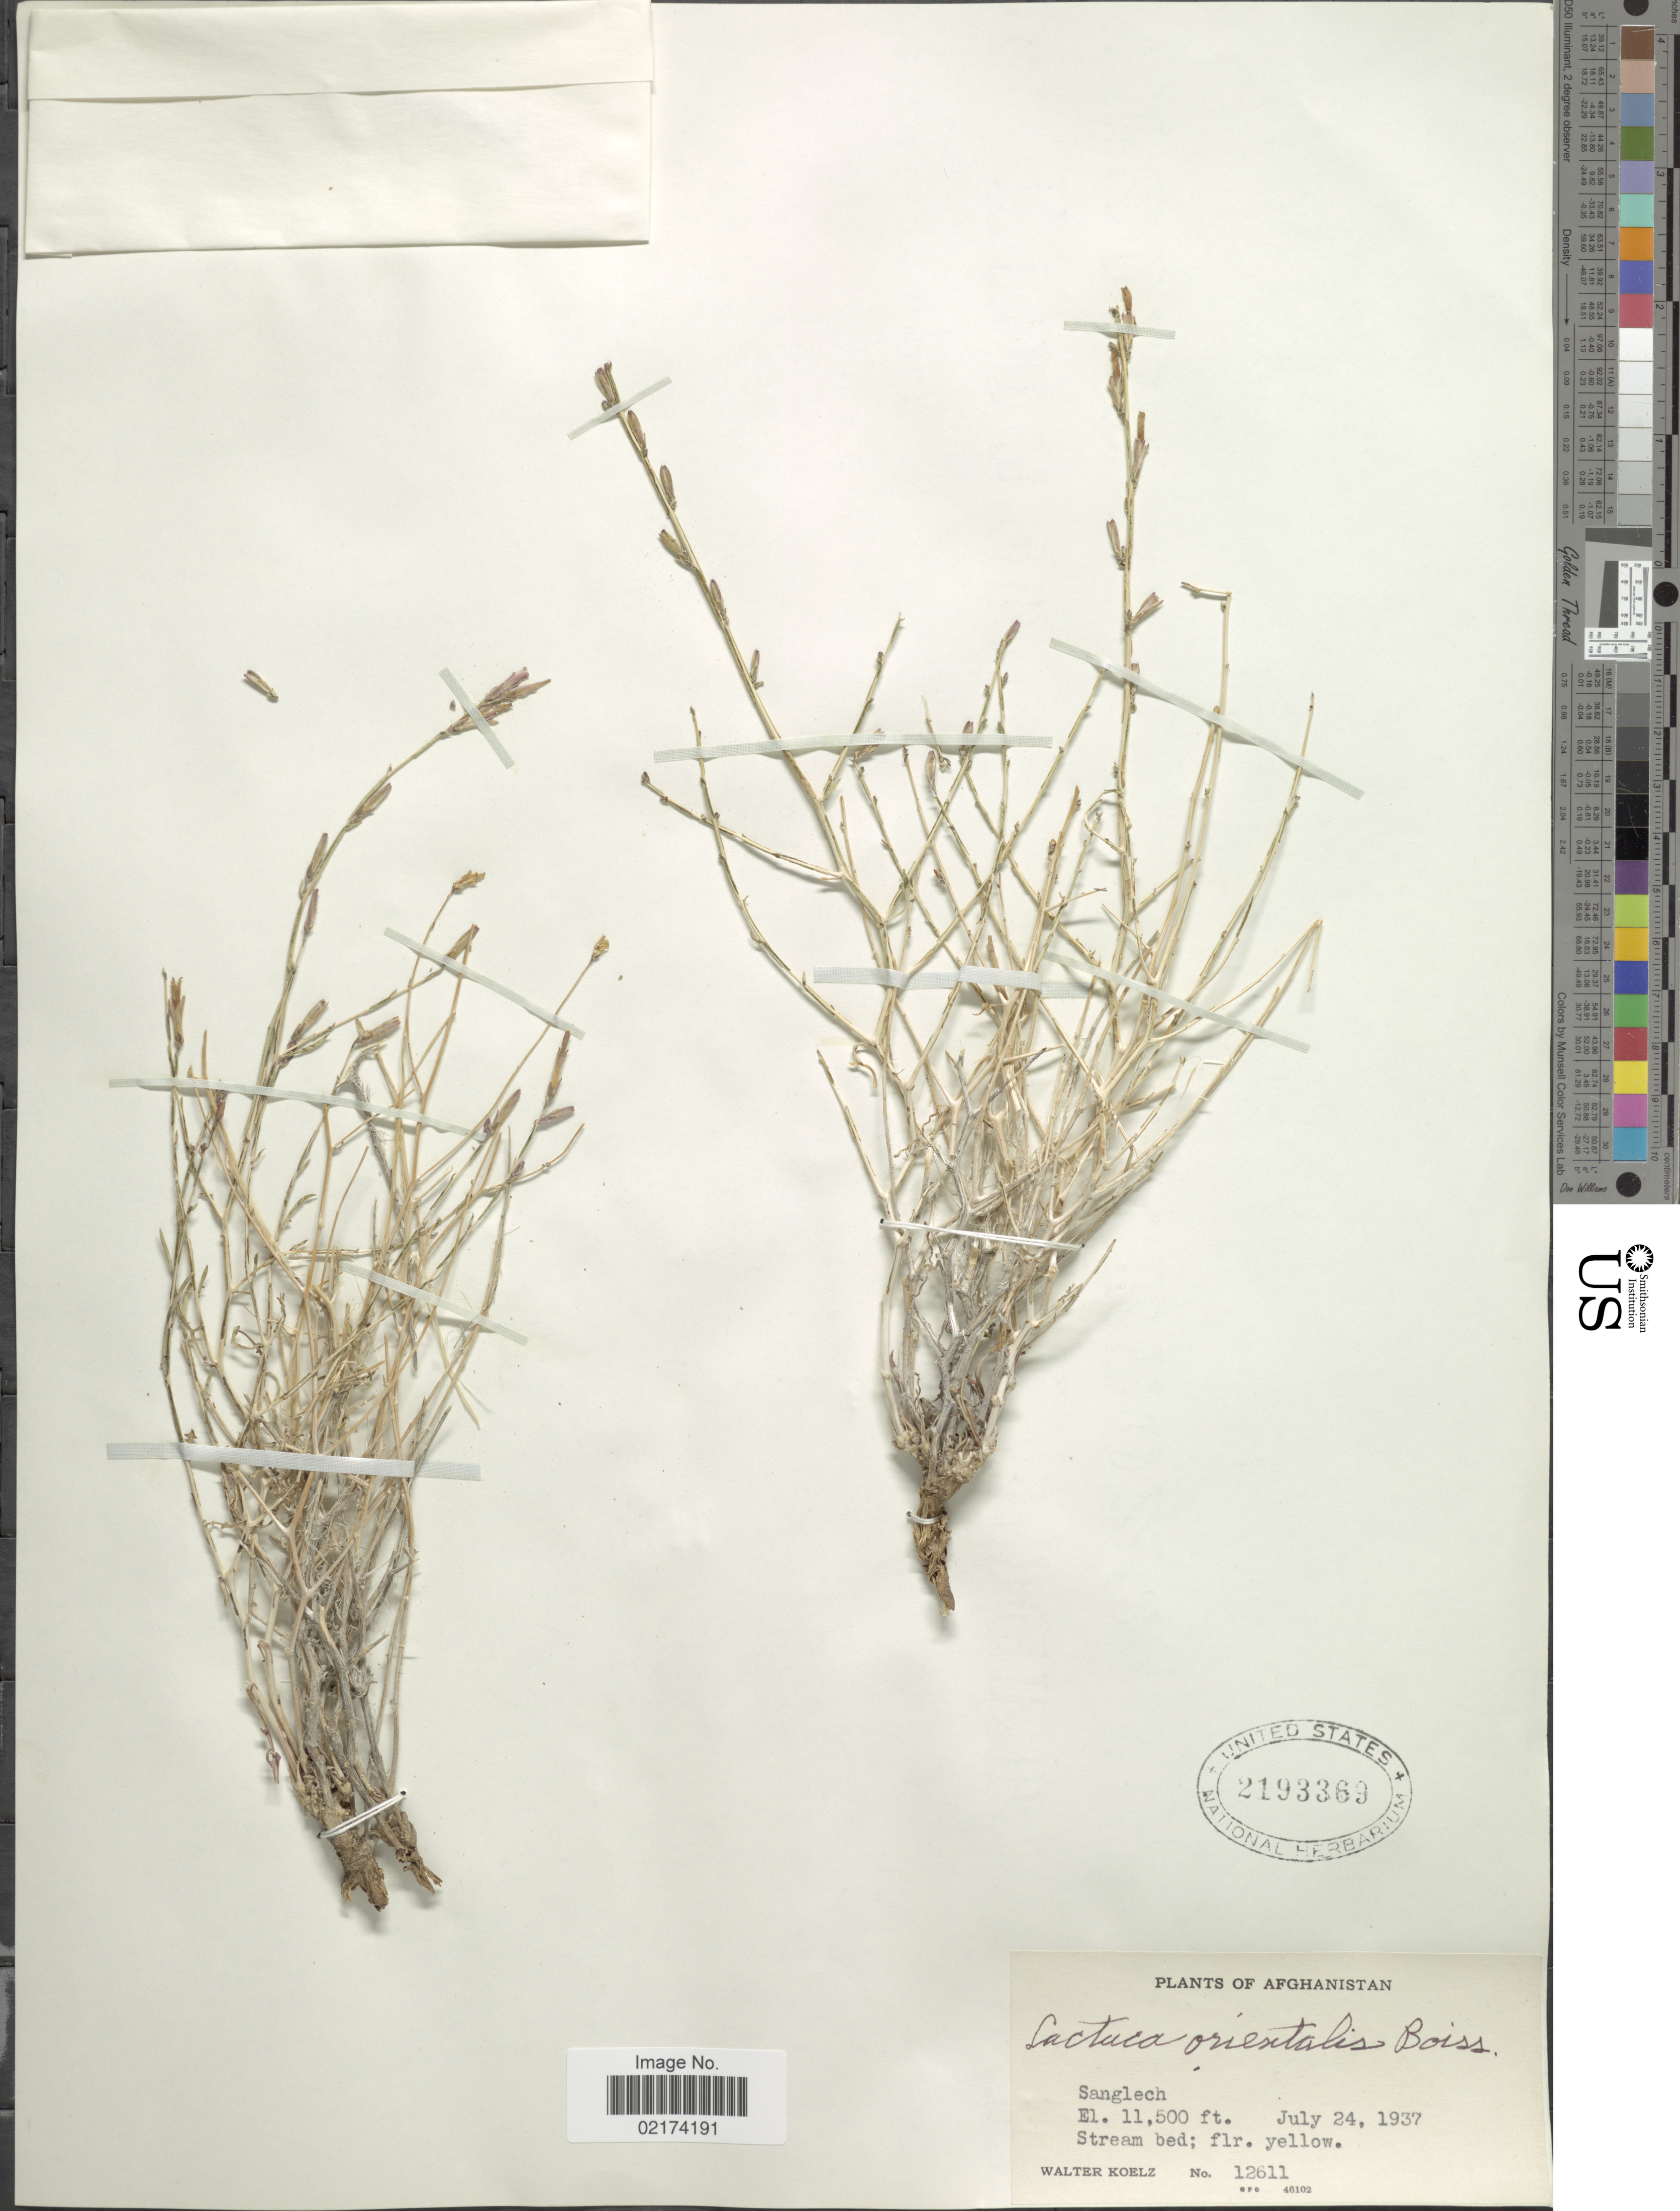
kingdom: Plantae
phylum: Tracheophyta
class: Magnoliopsida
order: Asterales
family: Asteraceae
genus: Lactuca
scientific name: Lactuca orientalis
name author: (Boiss.) Boiss.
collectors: W. N. Koelz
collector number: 12611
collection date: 1937-07-24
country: Afghanistan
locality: Sanglech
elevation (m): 3505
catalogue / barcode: US 2193369